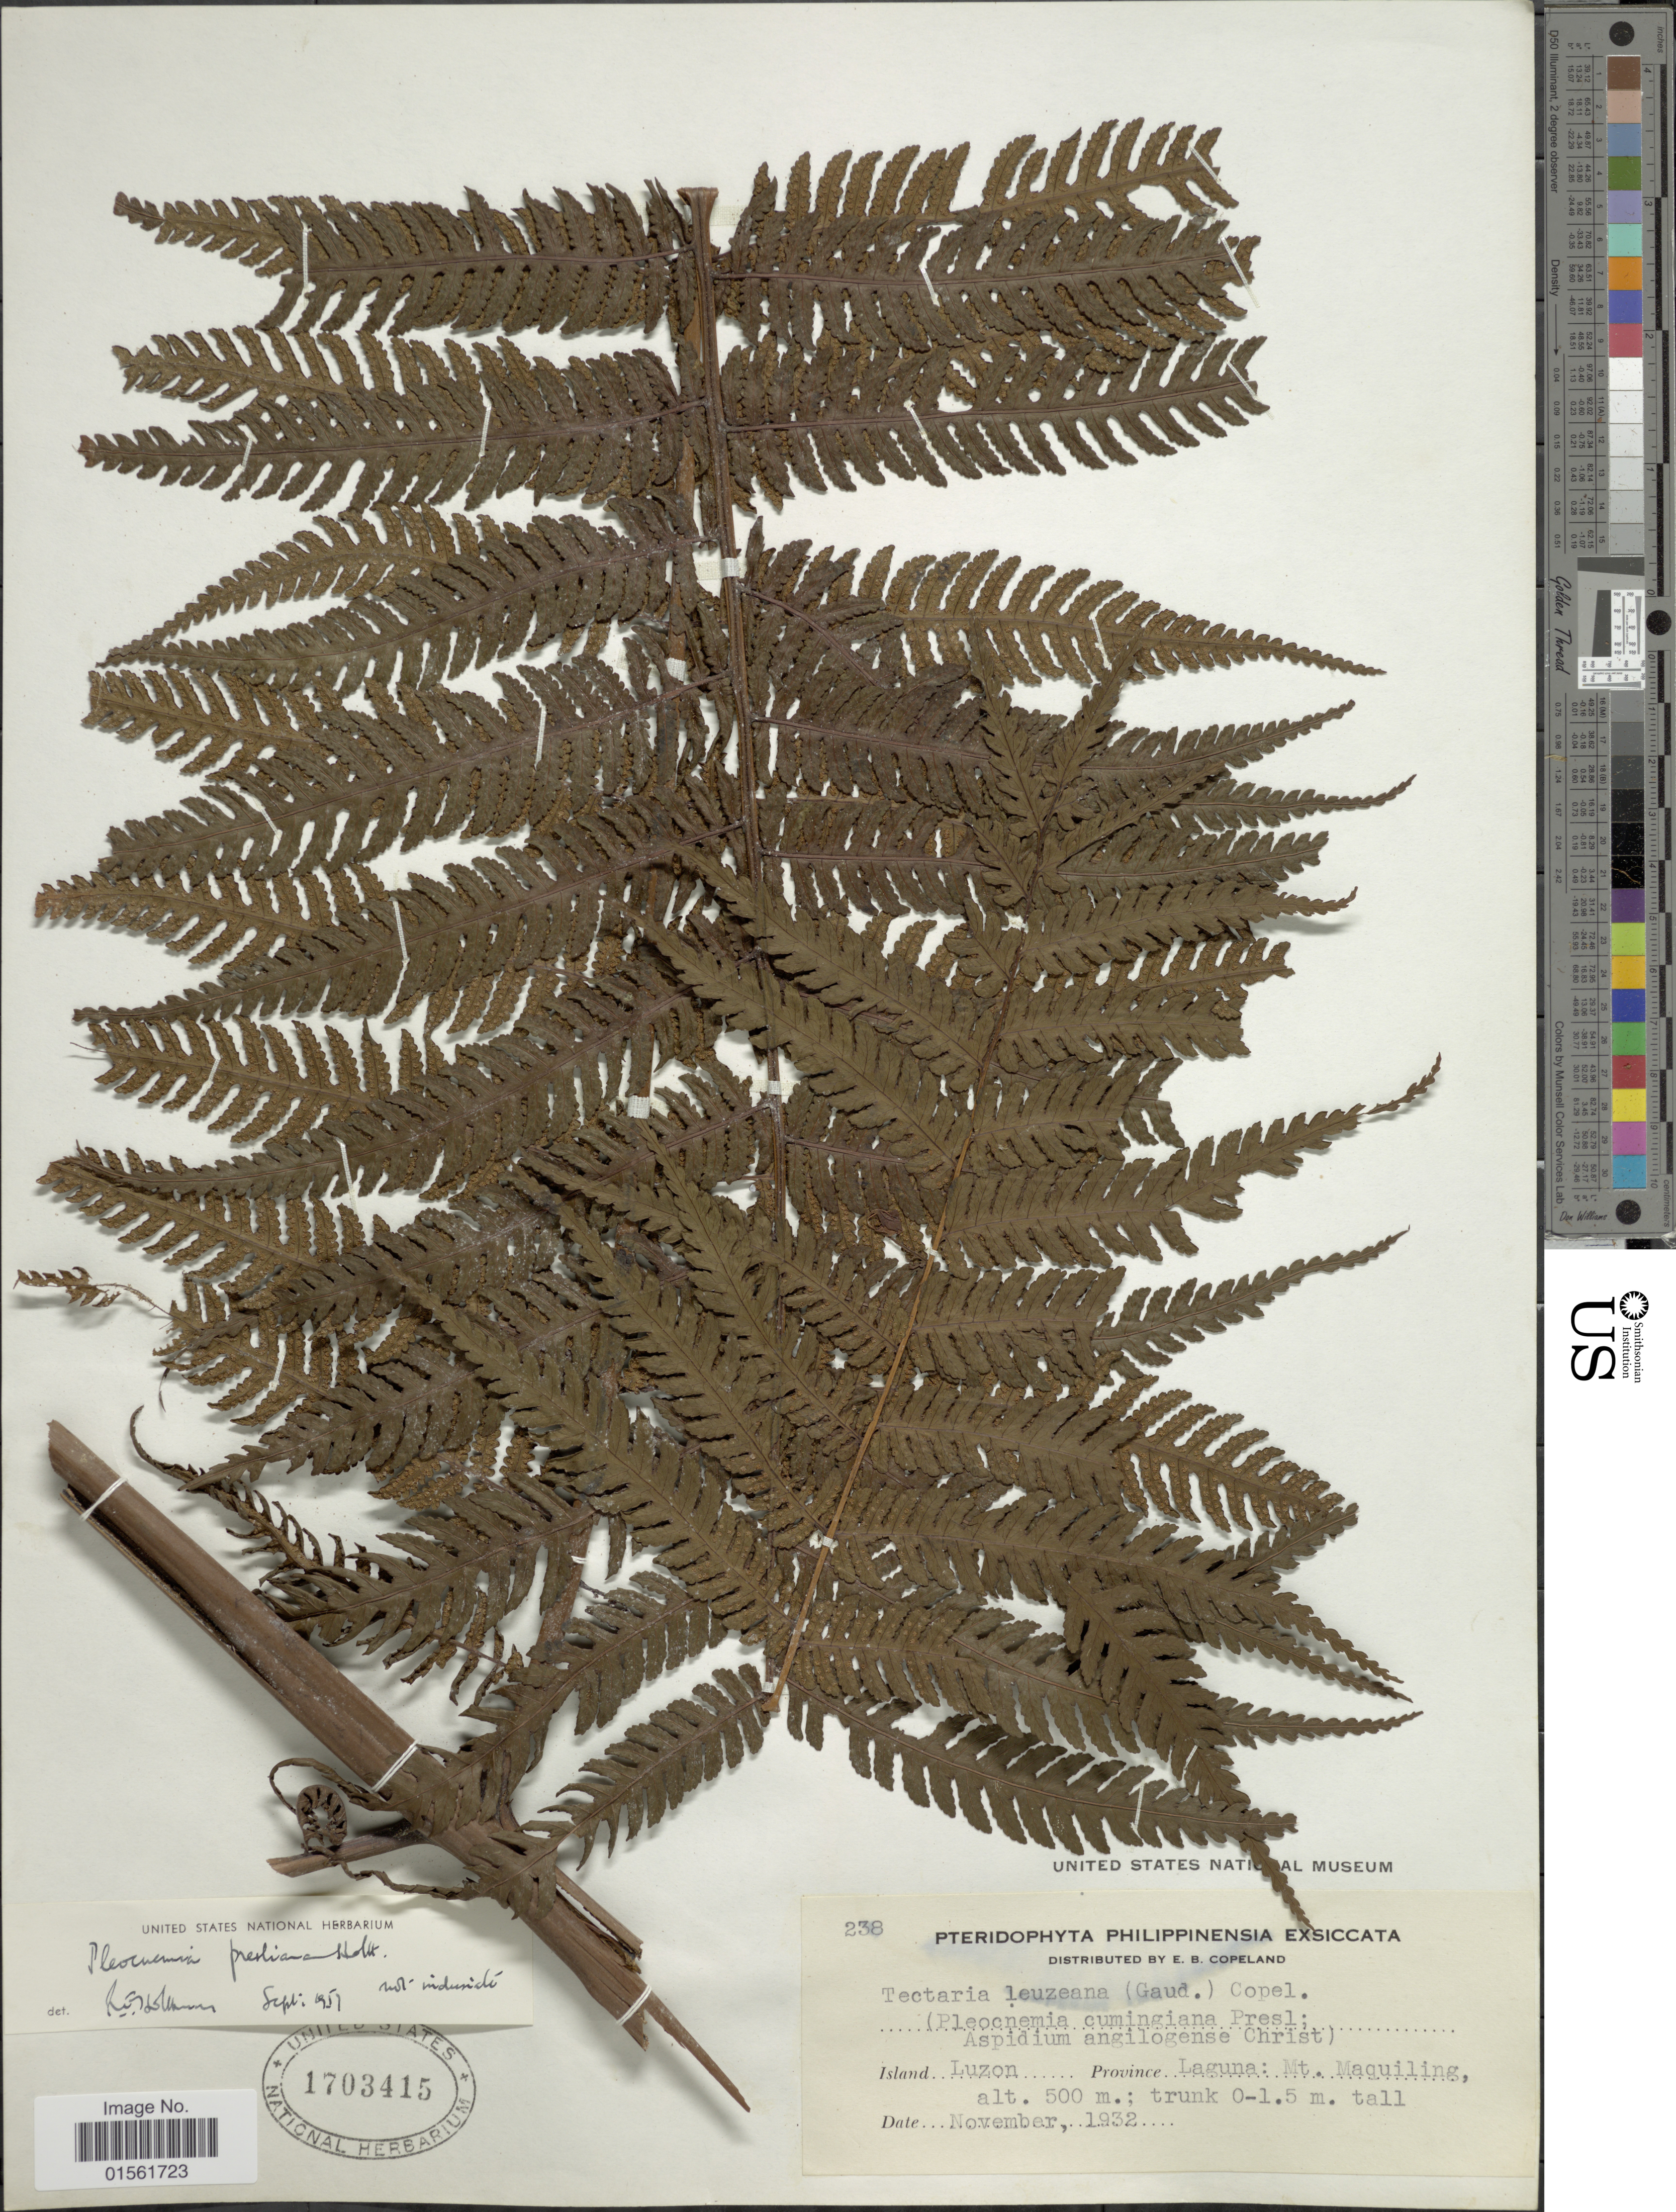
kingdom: Plantae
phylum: Tracheophyta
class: Polypodiopsida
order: Polypodiales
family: Dryopteridaceae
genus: Pleocnemia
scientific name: Pleocnemia presliana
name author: Holttum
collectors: E. B. Copeland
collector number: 238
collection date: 1932-11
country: Philippines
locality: Island Luzon. Province Laguna: Mt. Maquiling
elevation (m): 500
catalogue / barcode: US 1703415